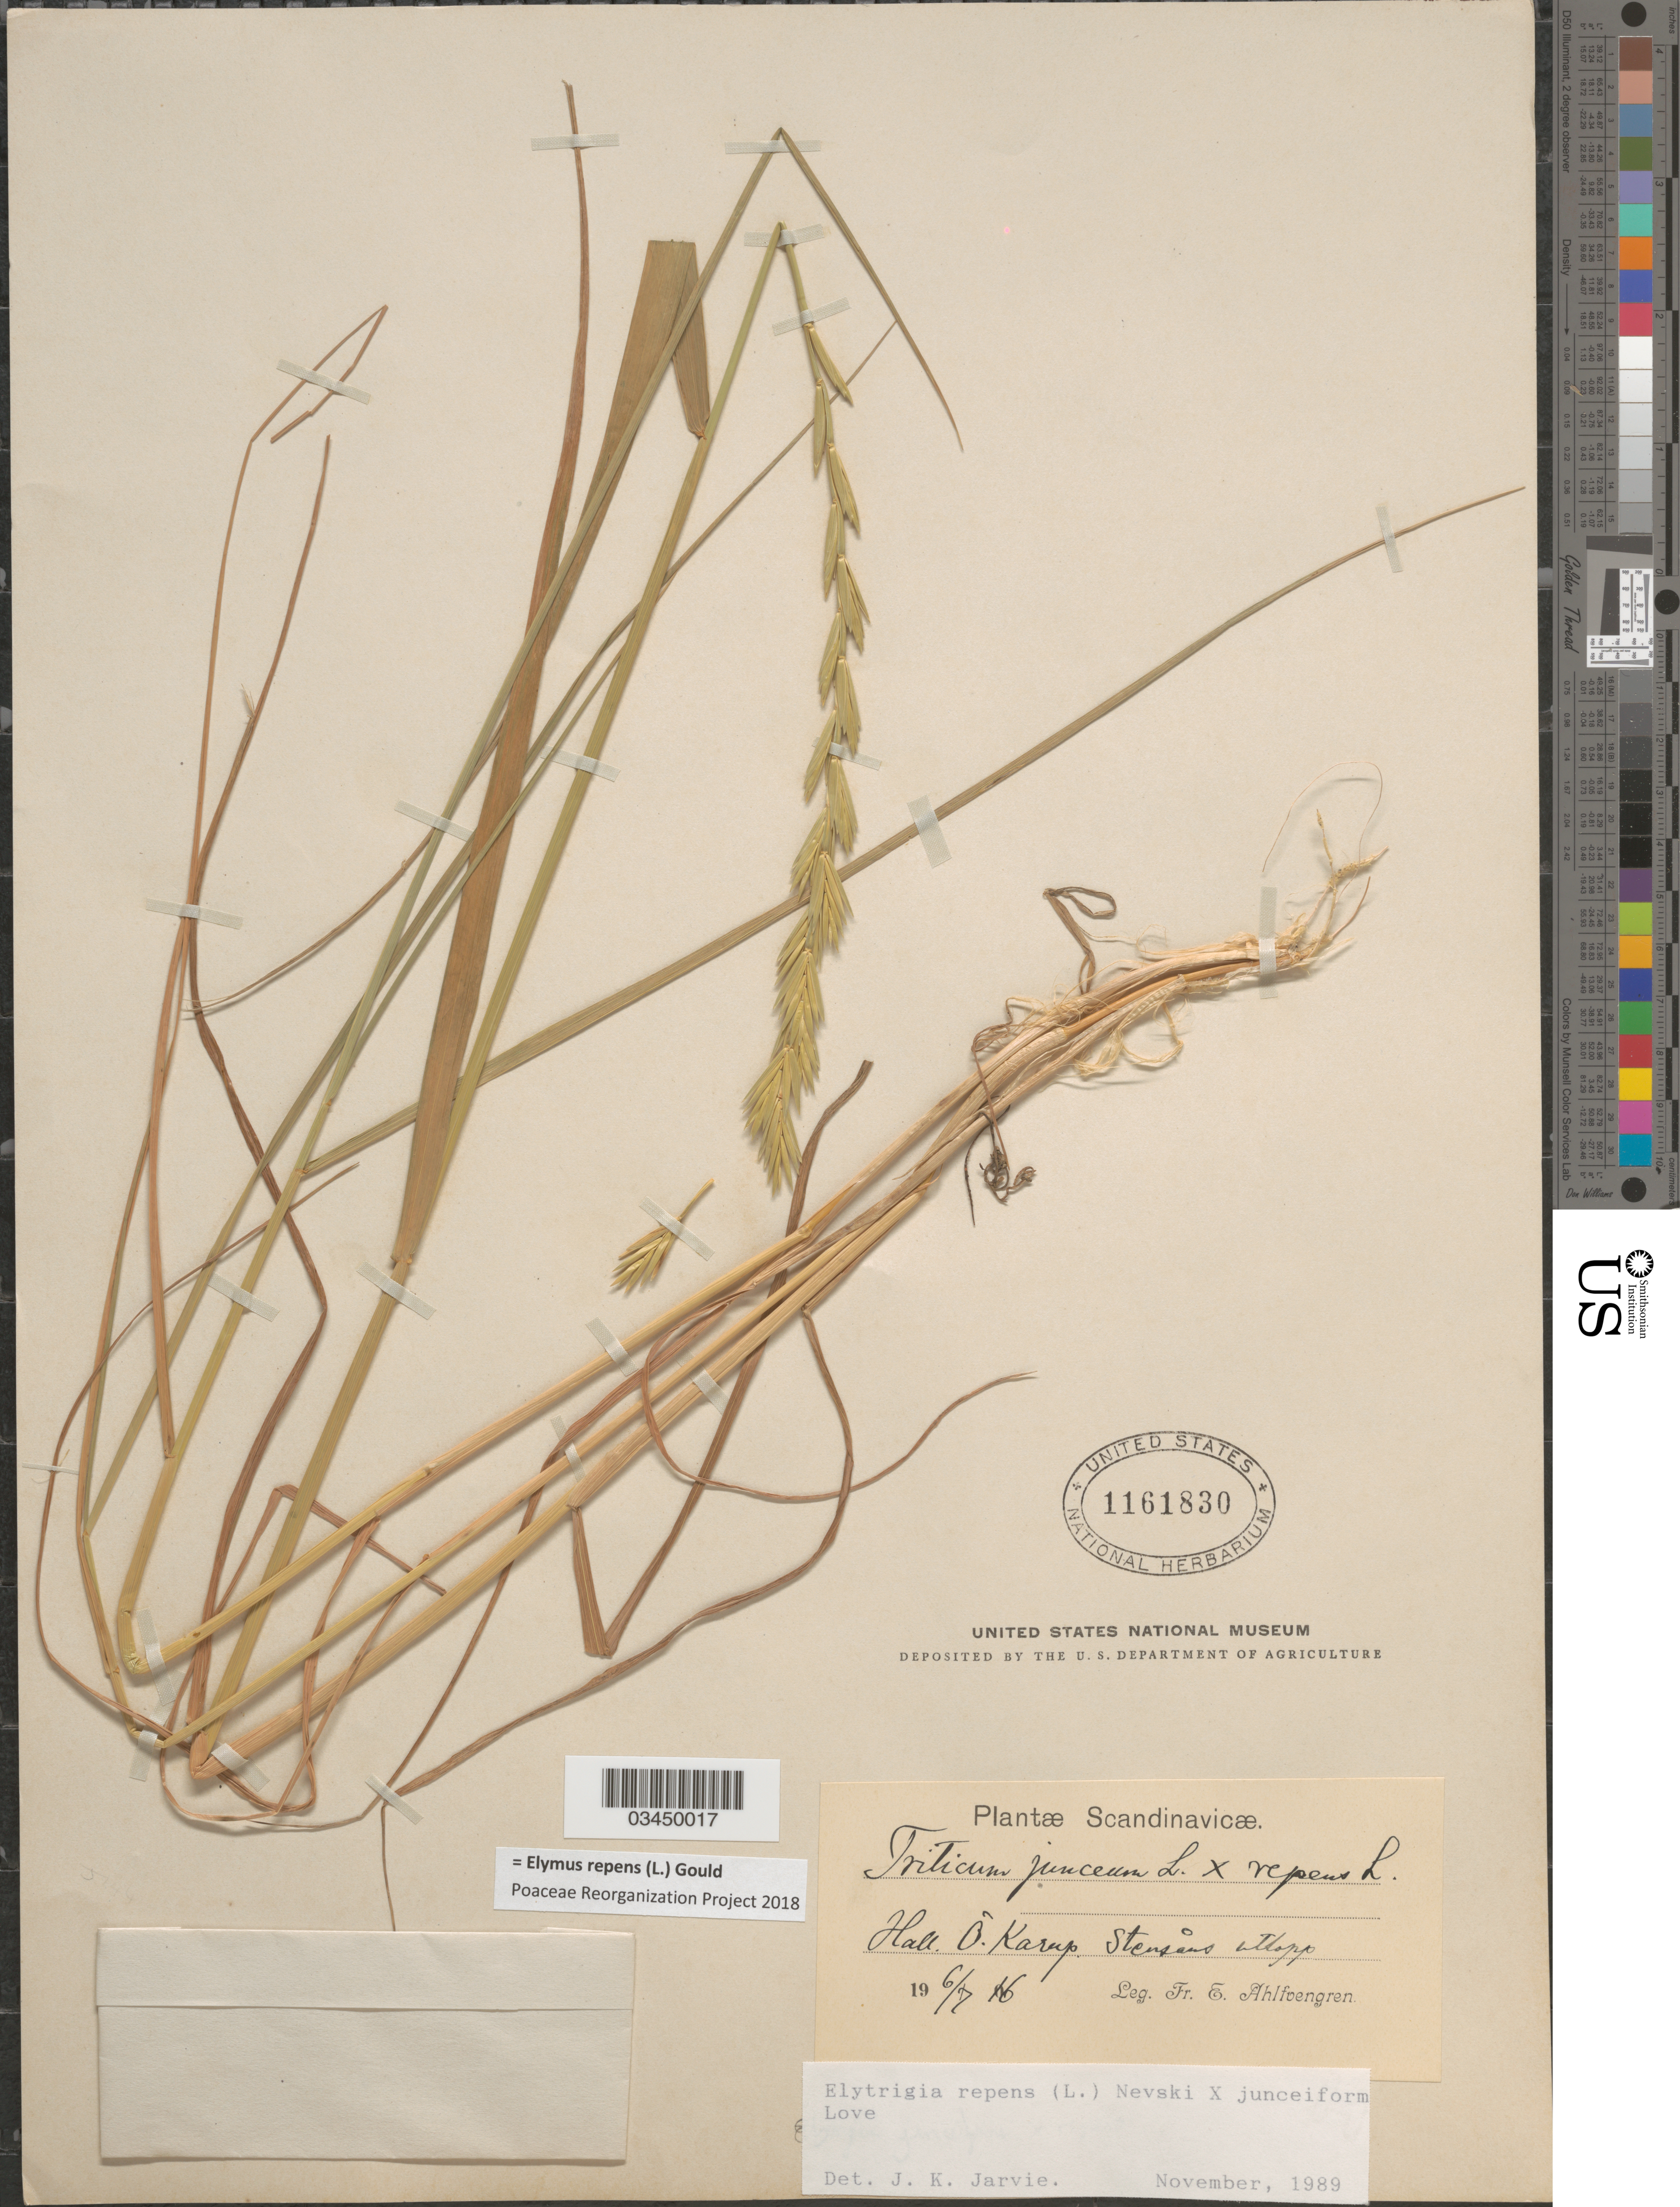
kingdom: Plantae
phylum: Tracheophyta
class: Liliopsida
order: Poales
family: Poaceae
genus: Elymus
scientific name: Elymus repens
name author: (L.) Gould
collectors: E. Ahlfvengren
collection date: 1916-07-06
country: Sweden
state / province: Halland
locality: Scandinavicæ. Hall. Ô. Karup. Stensåns utlopp.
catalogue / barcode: US 1161830